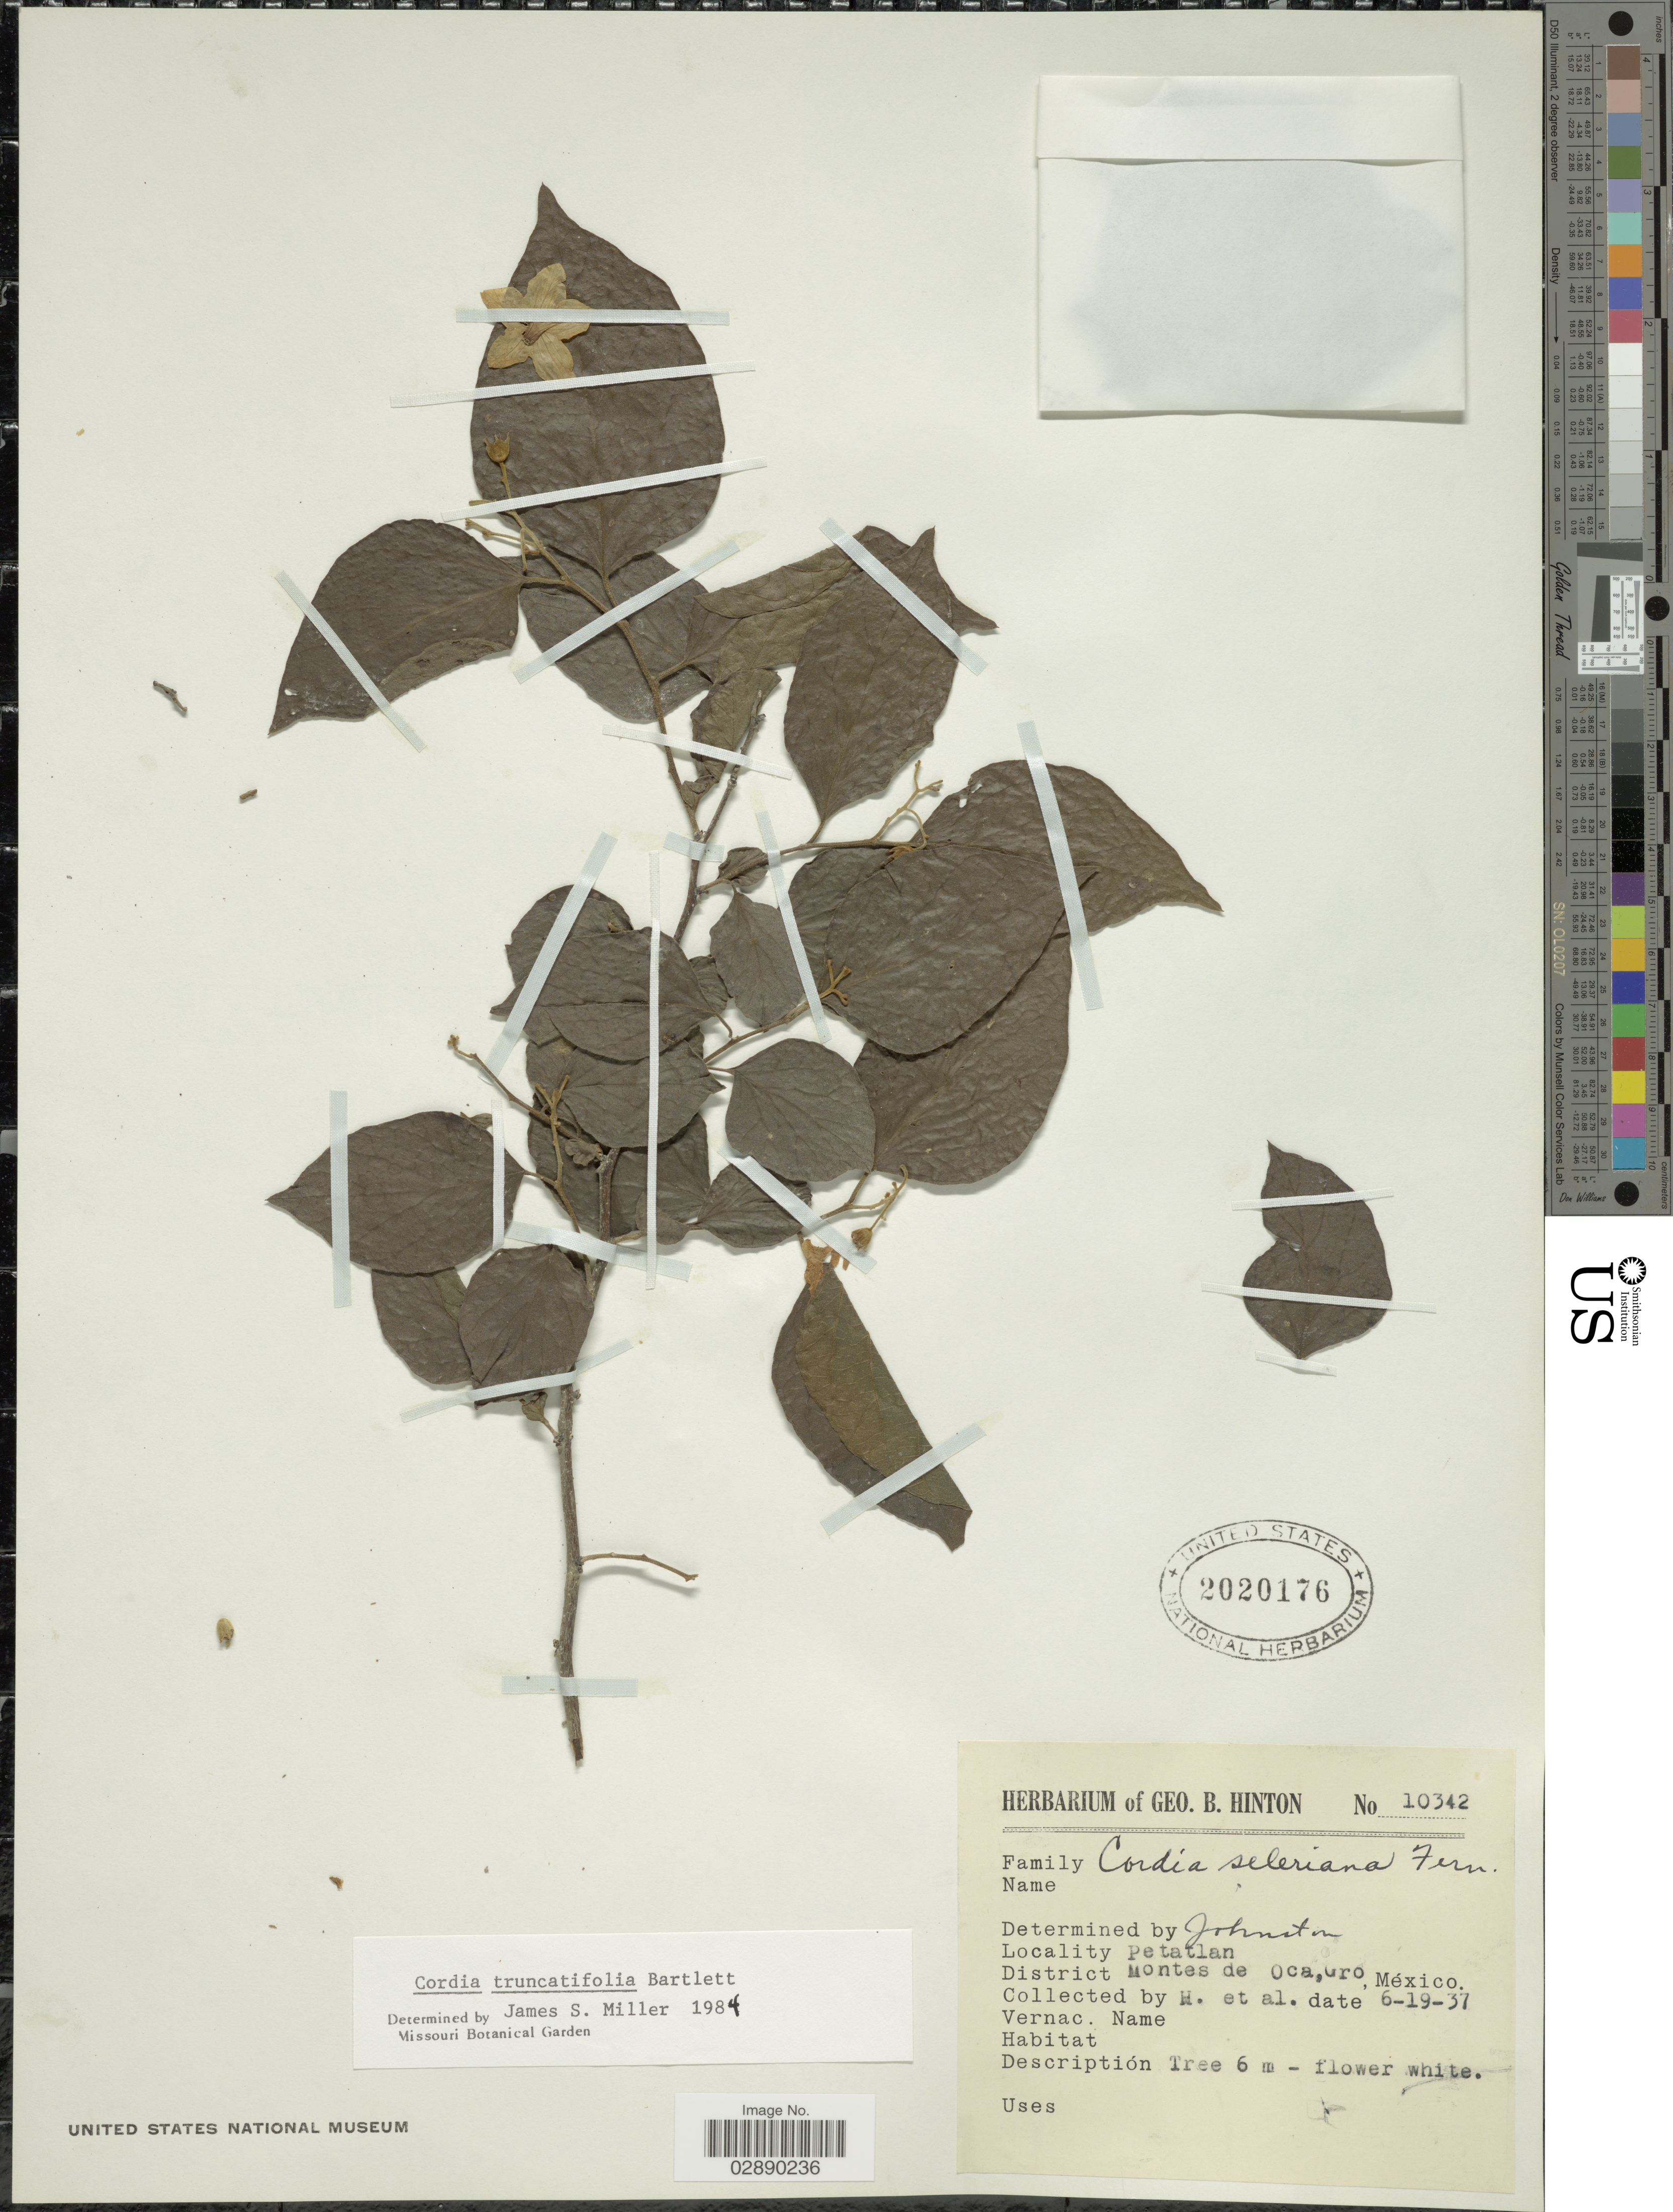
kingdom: Plantae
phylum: Tracheophyta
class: Magnoliopsida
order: Boraginales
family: Cordiaceae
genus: Cordia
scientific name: Cordia truncatifolia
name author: Bartlett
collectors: G. B. Hinton & et al.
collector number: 10342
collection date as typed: Transcribed d/m/y: 19/6/37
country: Mexico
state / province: Guerrero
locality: Petatlan, District Montes de Oca.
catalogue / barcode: US 2020176